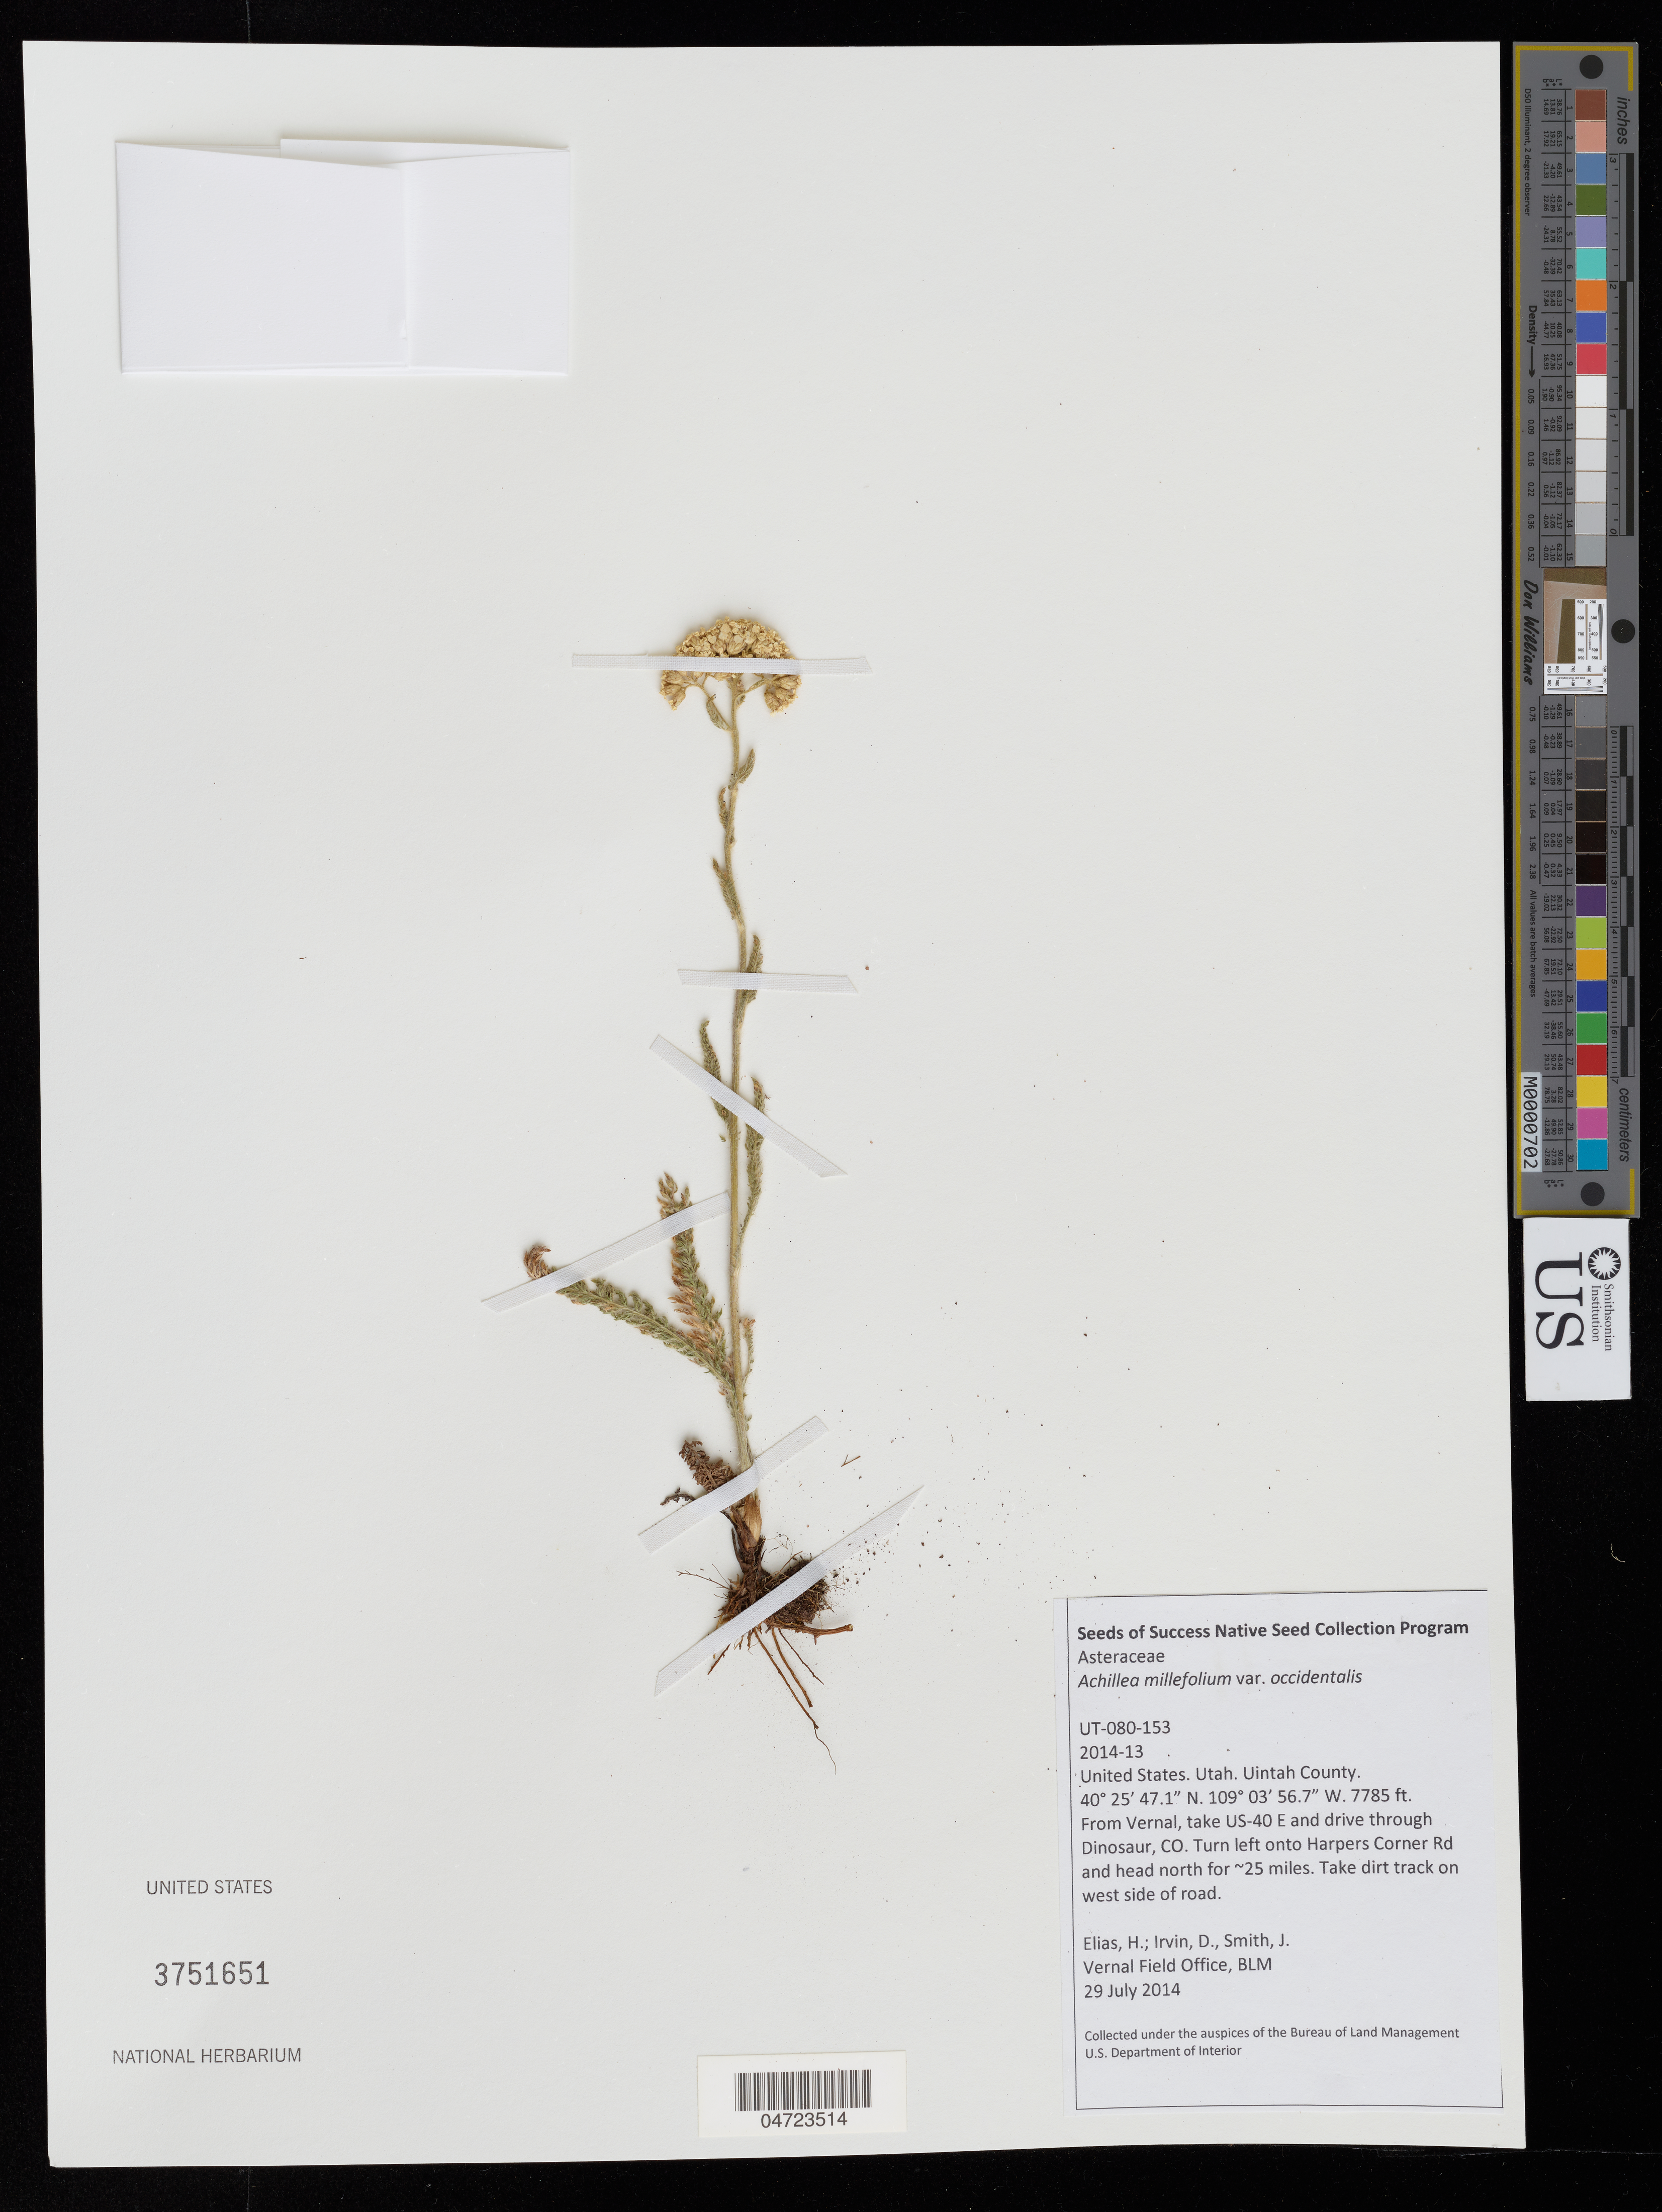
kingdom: Plantae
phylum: Tracheophyta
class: Magnoliopsida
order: Asterales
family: Asteraceae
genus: Achillea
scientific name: Achillea millefolium var. occidentalis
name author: (Bong.) DC.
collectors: H. Elias, D. Irvin & J. Smith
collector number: UT-080-153/2014-13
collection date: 2014-07-29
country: United States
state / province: Utah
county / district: Uintah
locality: Uintah County. From Vernal, take US-40 E and drive through Dinosaur, CO. Turn left onto Harpers Corner Rd and head north for ~25 miles. Take dirt track on west side of road.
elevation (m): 2373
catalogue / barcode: US 3751651